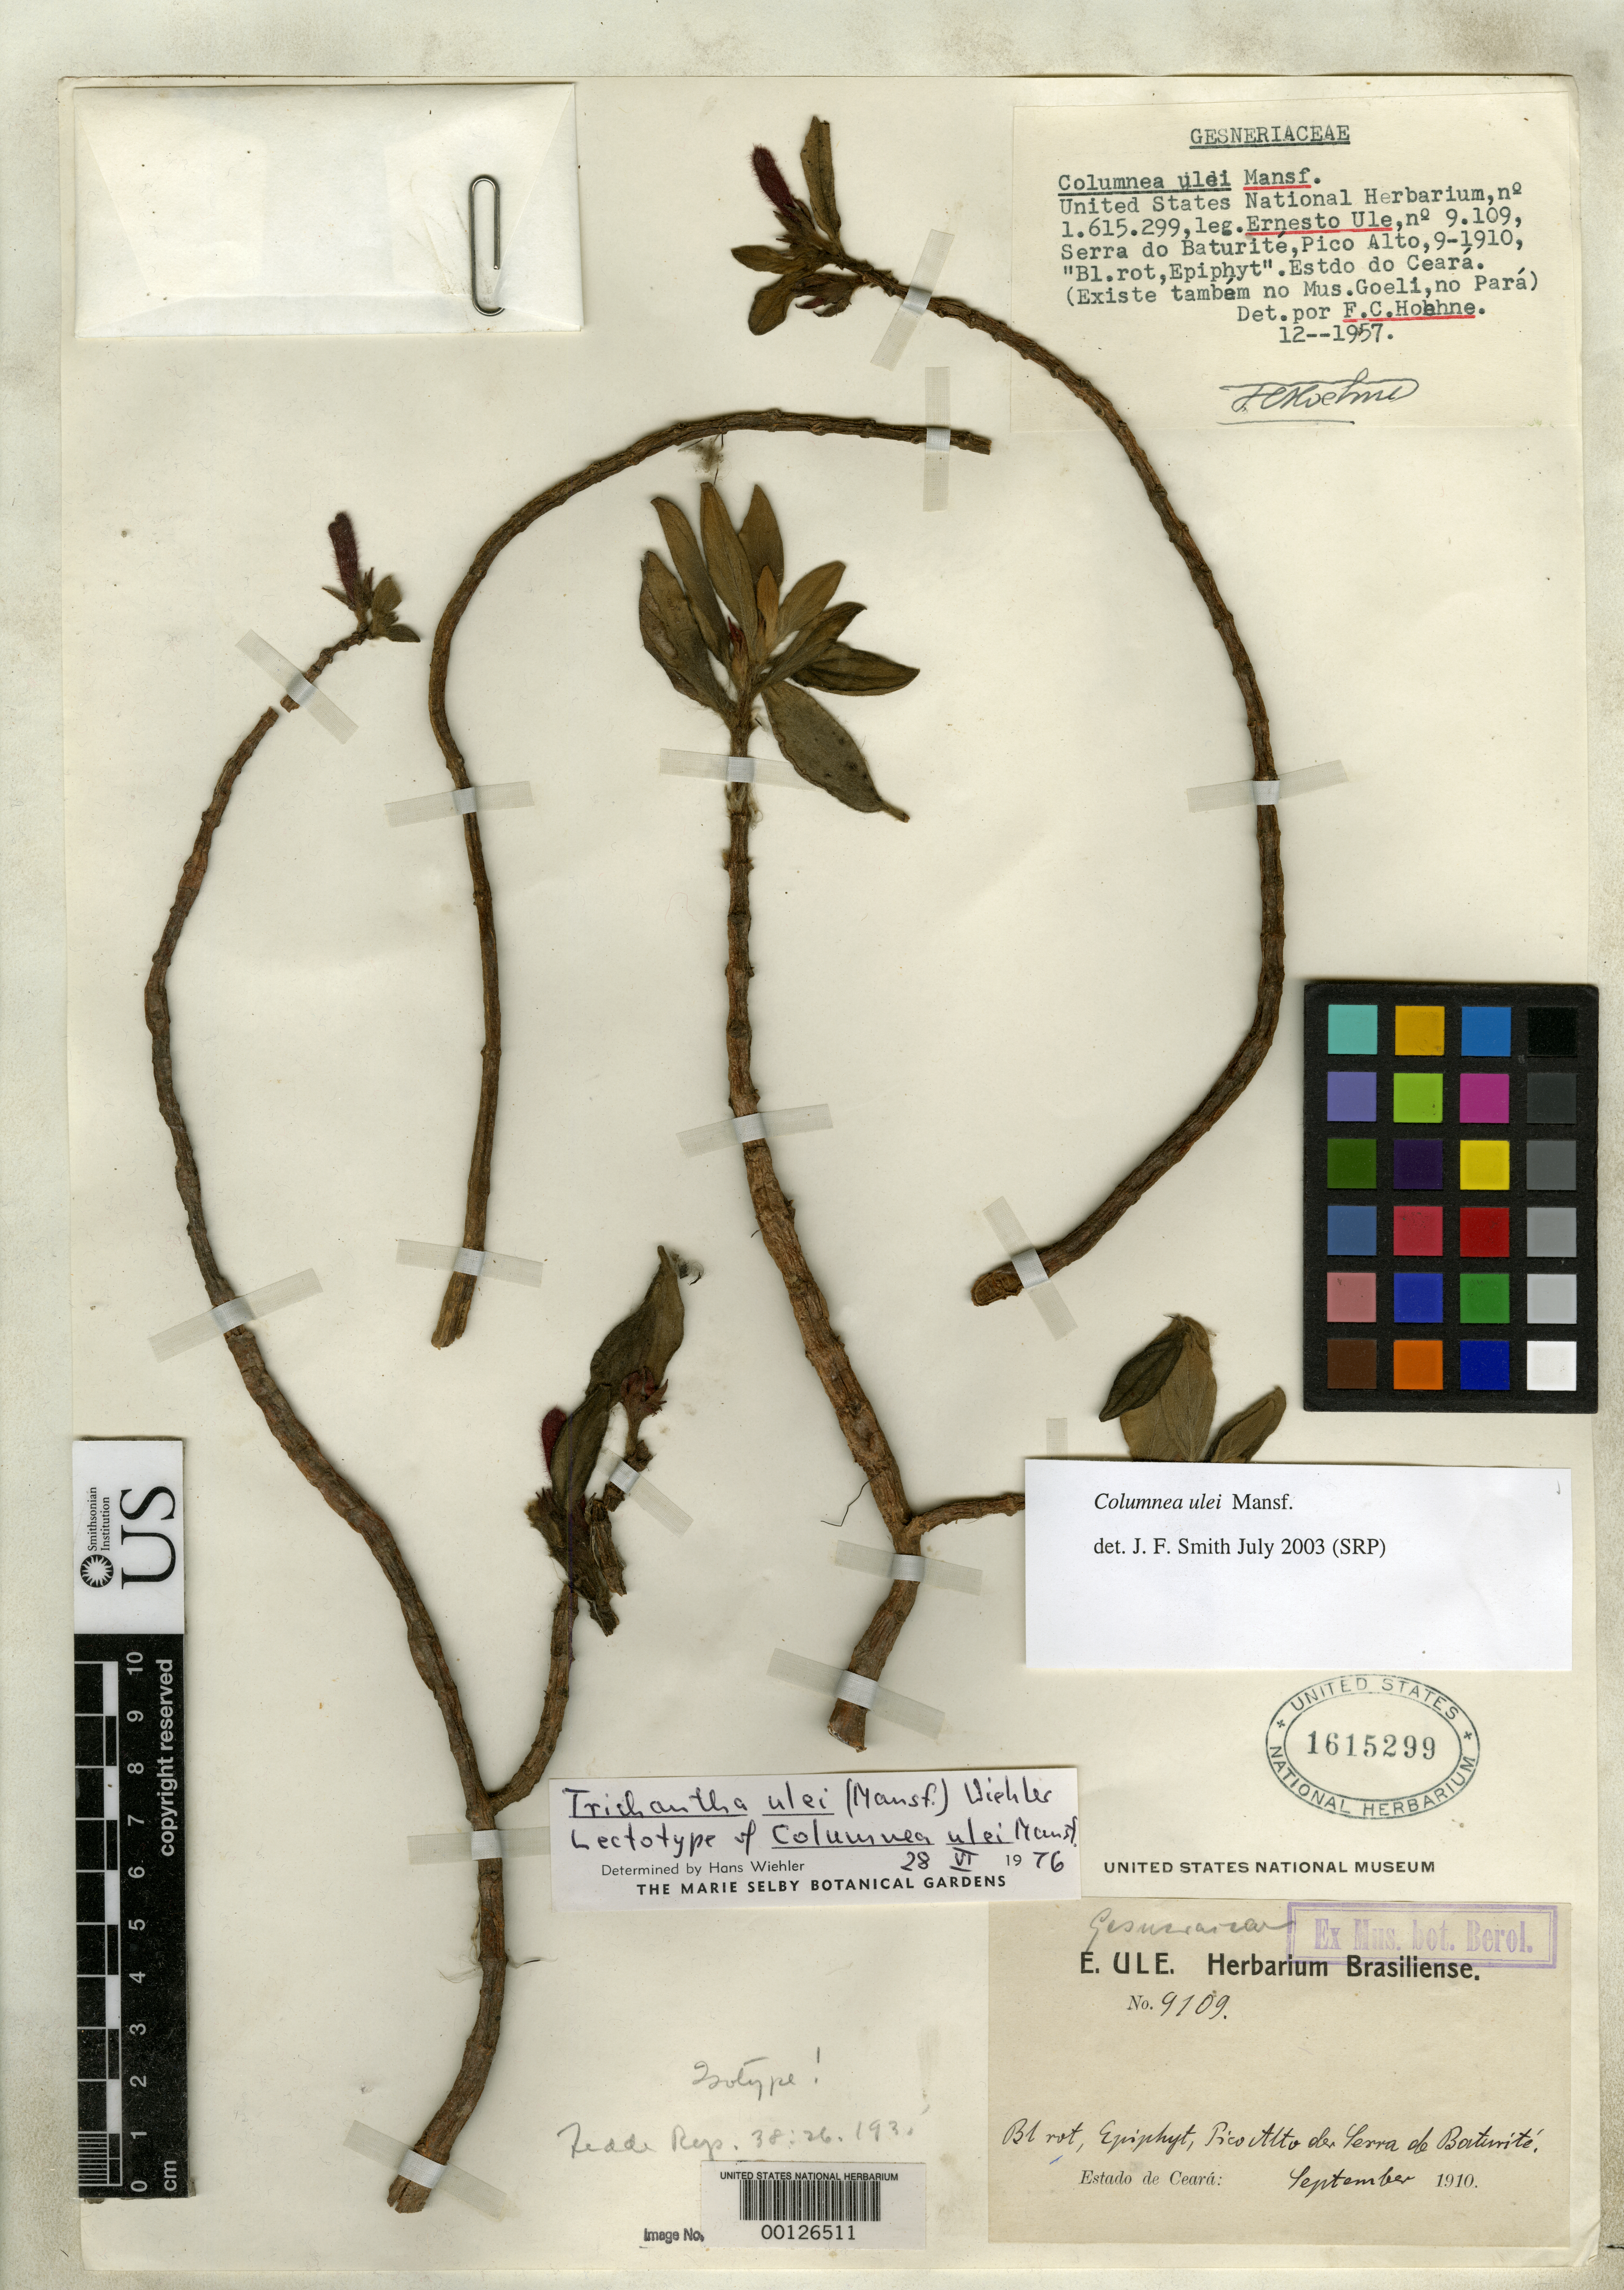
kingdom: Plantae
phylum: Tracheophyta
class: Magnoliopsida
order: Lamiales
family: Gesneriaceae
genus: Columnea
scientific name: Columnea ulei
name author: Mansf.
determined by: Smith, J. F.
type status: Isotype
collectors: E. H. Ule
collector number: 9109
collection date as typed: Sep 1910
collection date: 1910-09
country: Brazil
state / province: Ceará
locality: Pico Alto den Serra do Baturité.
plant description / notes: Annotated as "lectotype" by Wiehler (1976) but lectotypification apparently not published.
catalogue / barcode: US 1615299